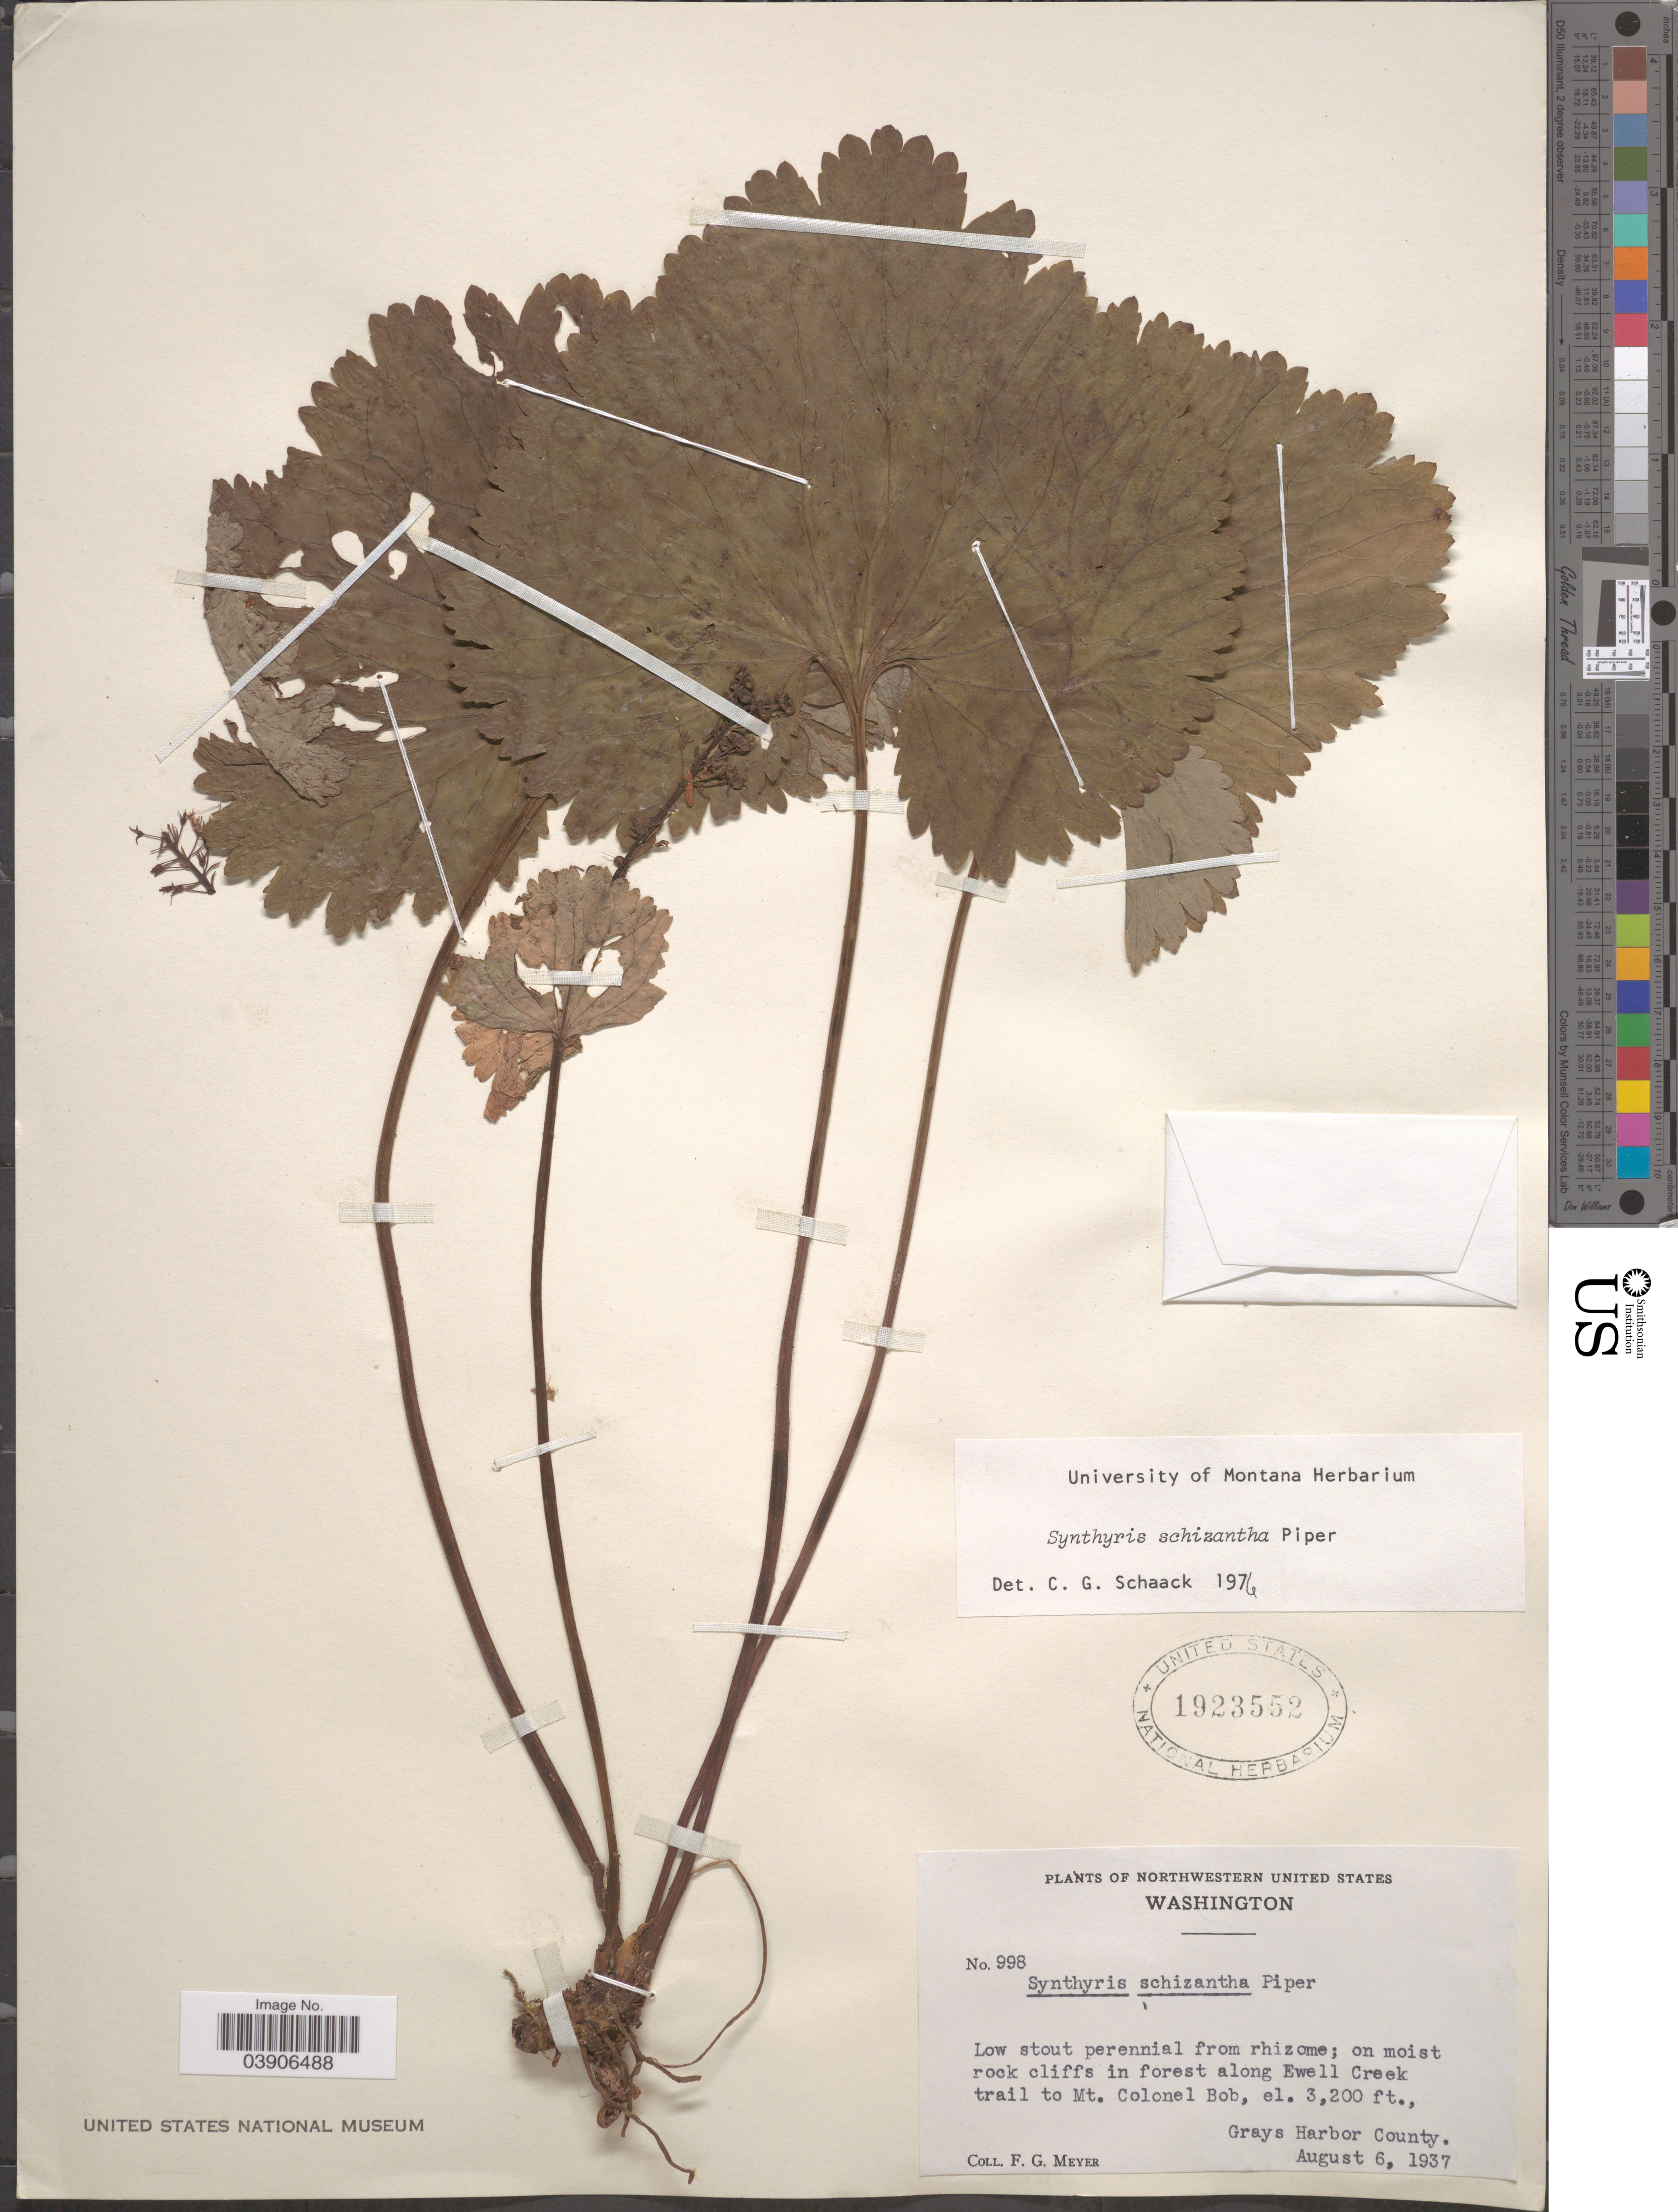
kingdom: Plantae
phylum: Tracheophyta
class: Magnoliopsida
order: Lamiales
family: Plantaginaceae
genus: Synthyris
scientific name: Synthyris schizantha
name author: Piper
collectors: F. G. Meyer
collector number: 998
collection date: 1937-08-06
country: United States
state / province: Washington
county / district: Grays Harbor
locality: Along Ewell Creek trail to Mt. Colonel Bob, Grays Harbor County.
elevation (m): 975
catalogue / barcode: US 1923552